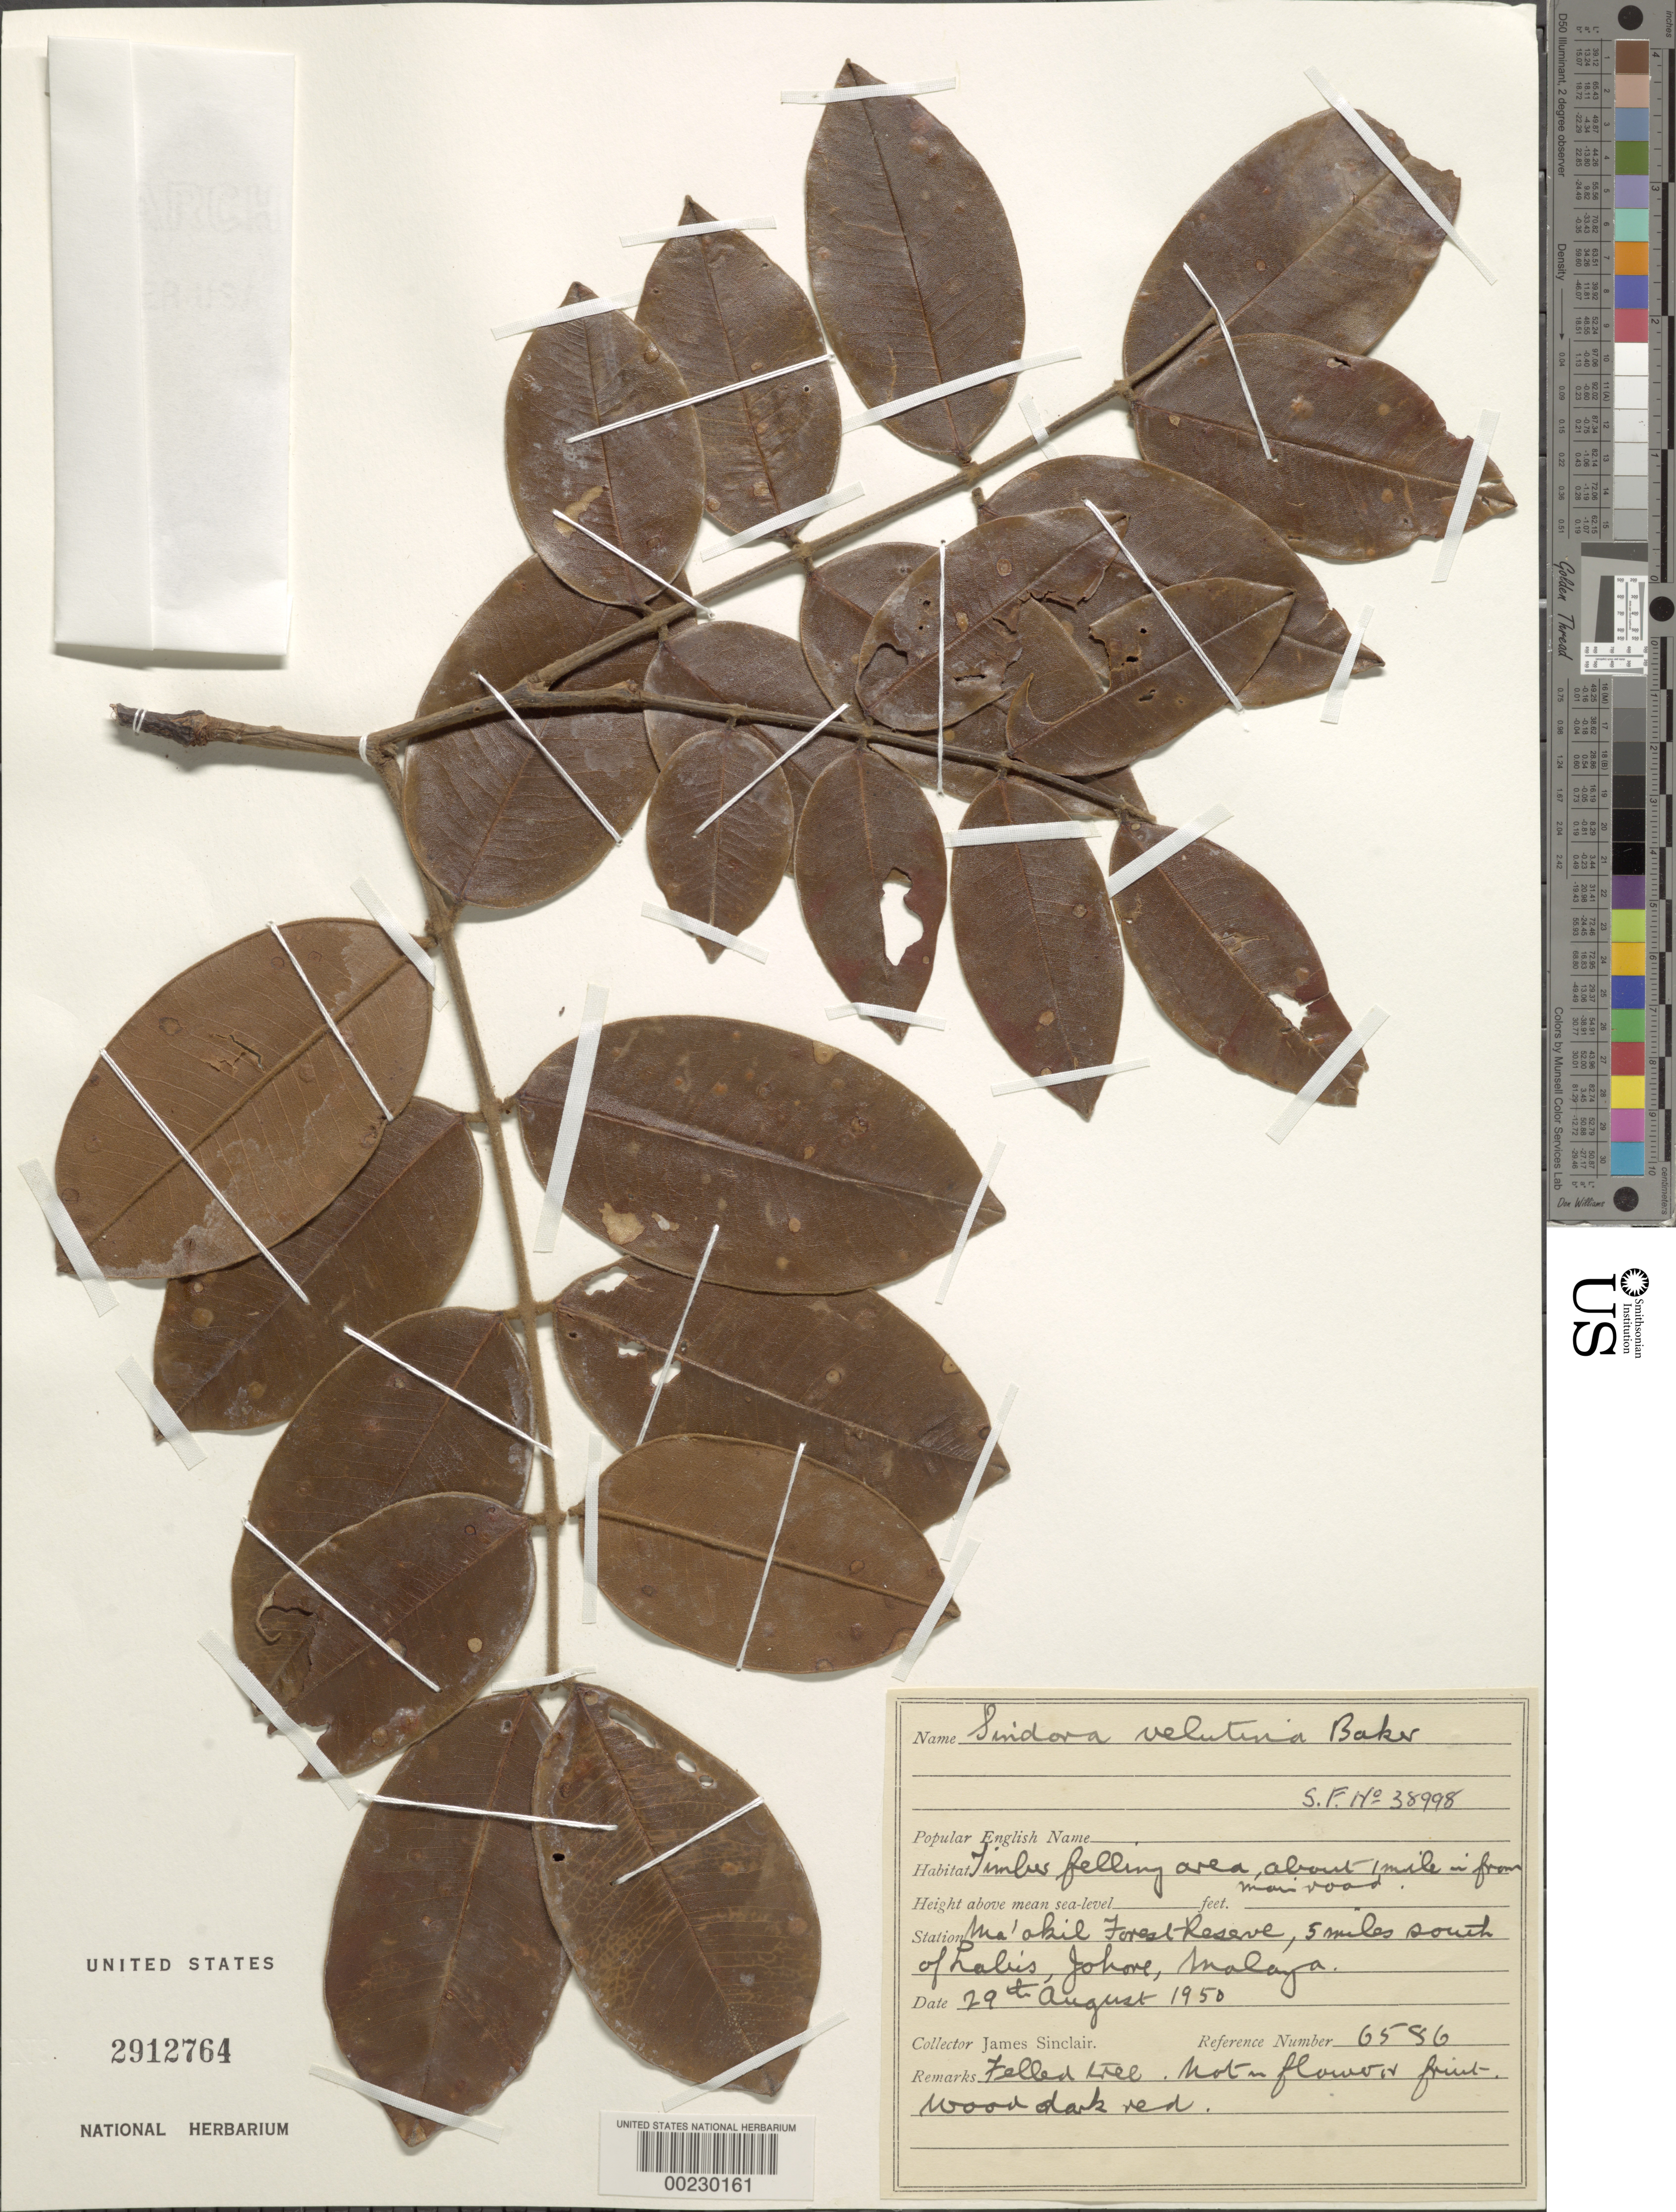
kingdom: Plantae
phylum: Tracheophyta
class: Magnoliopsida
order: Fabales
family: Fabaceae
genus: Sindora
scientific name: Sindora velutina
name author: Baker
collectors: J. Sinclair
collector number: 6586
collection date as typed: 29 Aug 1950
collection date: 1950-08-29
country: Malaysia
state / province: Johor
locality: Ma'okil forest reserve, 5 mi s of labis [Malay Peninsula]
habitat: Timber felling area, about 1 mi in from main road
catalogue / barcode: US 2912764